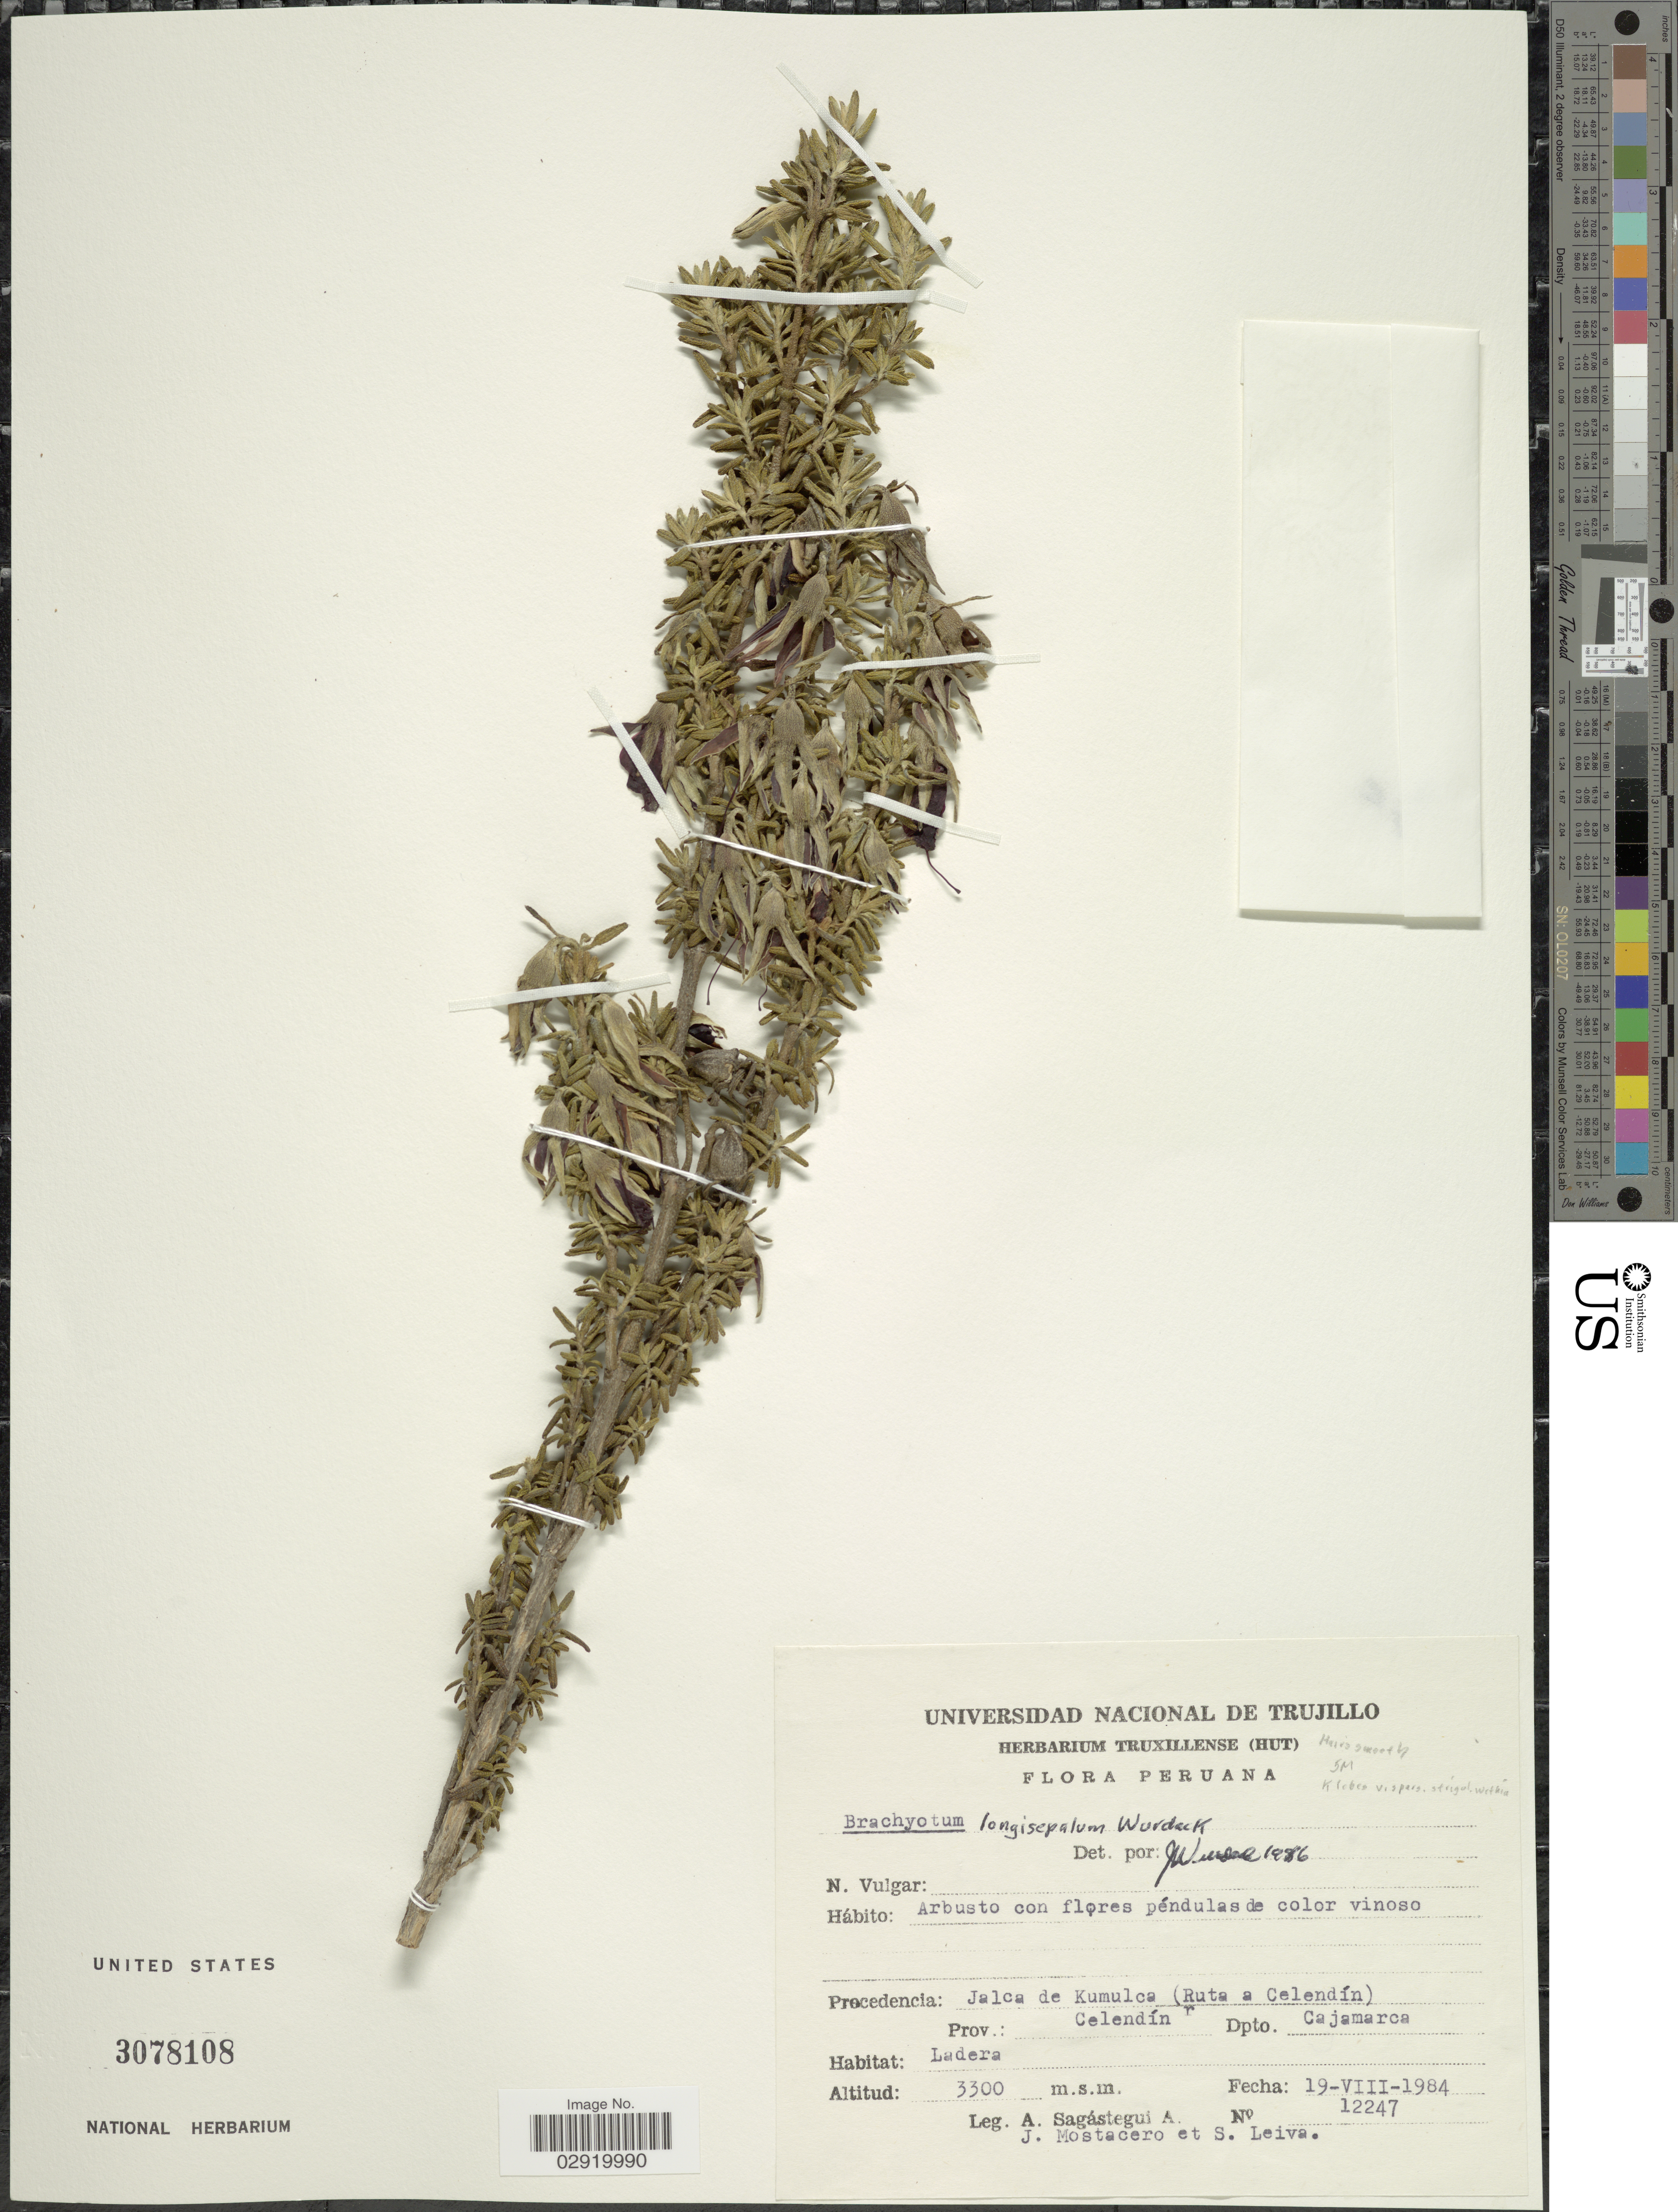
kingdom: Plantae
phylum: Tracheophyta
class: Magnoliopsida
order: Myrtales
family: Melastomataceae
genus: Brachyotum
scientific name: Brachyotum longisepalum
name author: Wurdack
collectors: A. Sagástegui A., J. Mostacero & S. Leiva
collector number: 12247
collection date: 1984-08-19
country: Peru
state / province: Cajamarca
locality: Jalca de Kumulca (Ruta a Celendín). Prov.: Celendín, Dpto. Cajamarca. Ladera.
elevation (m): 3300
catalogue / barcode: US 3078108